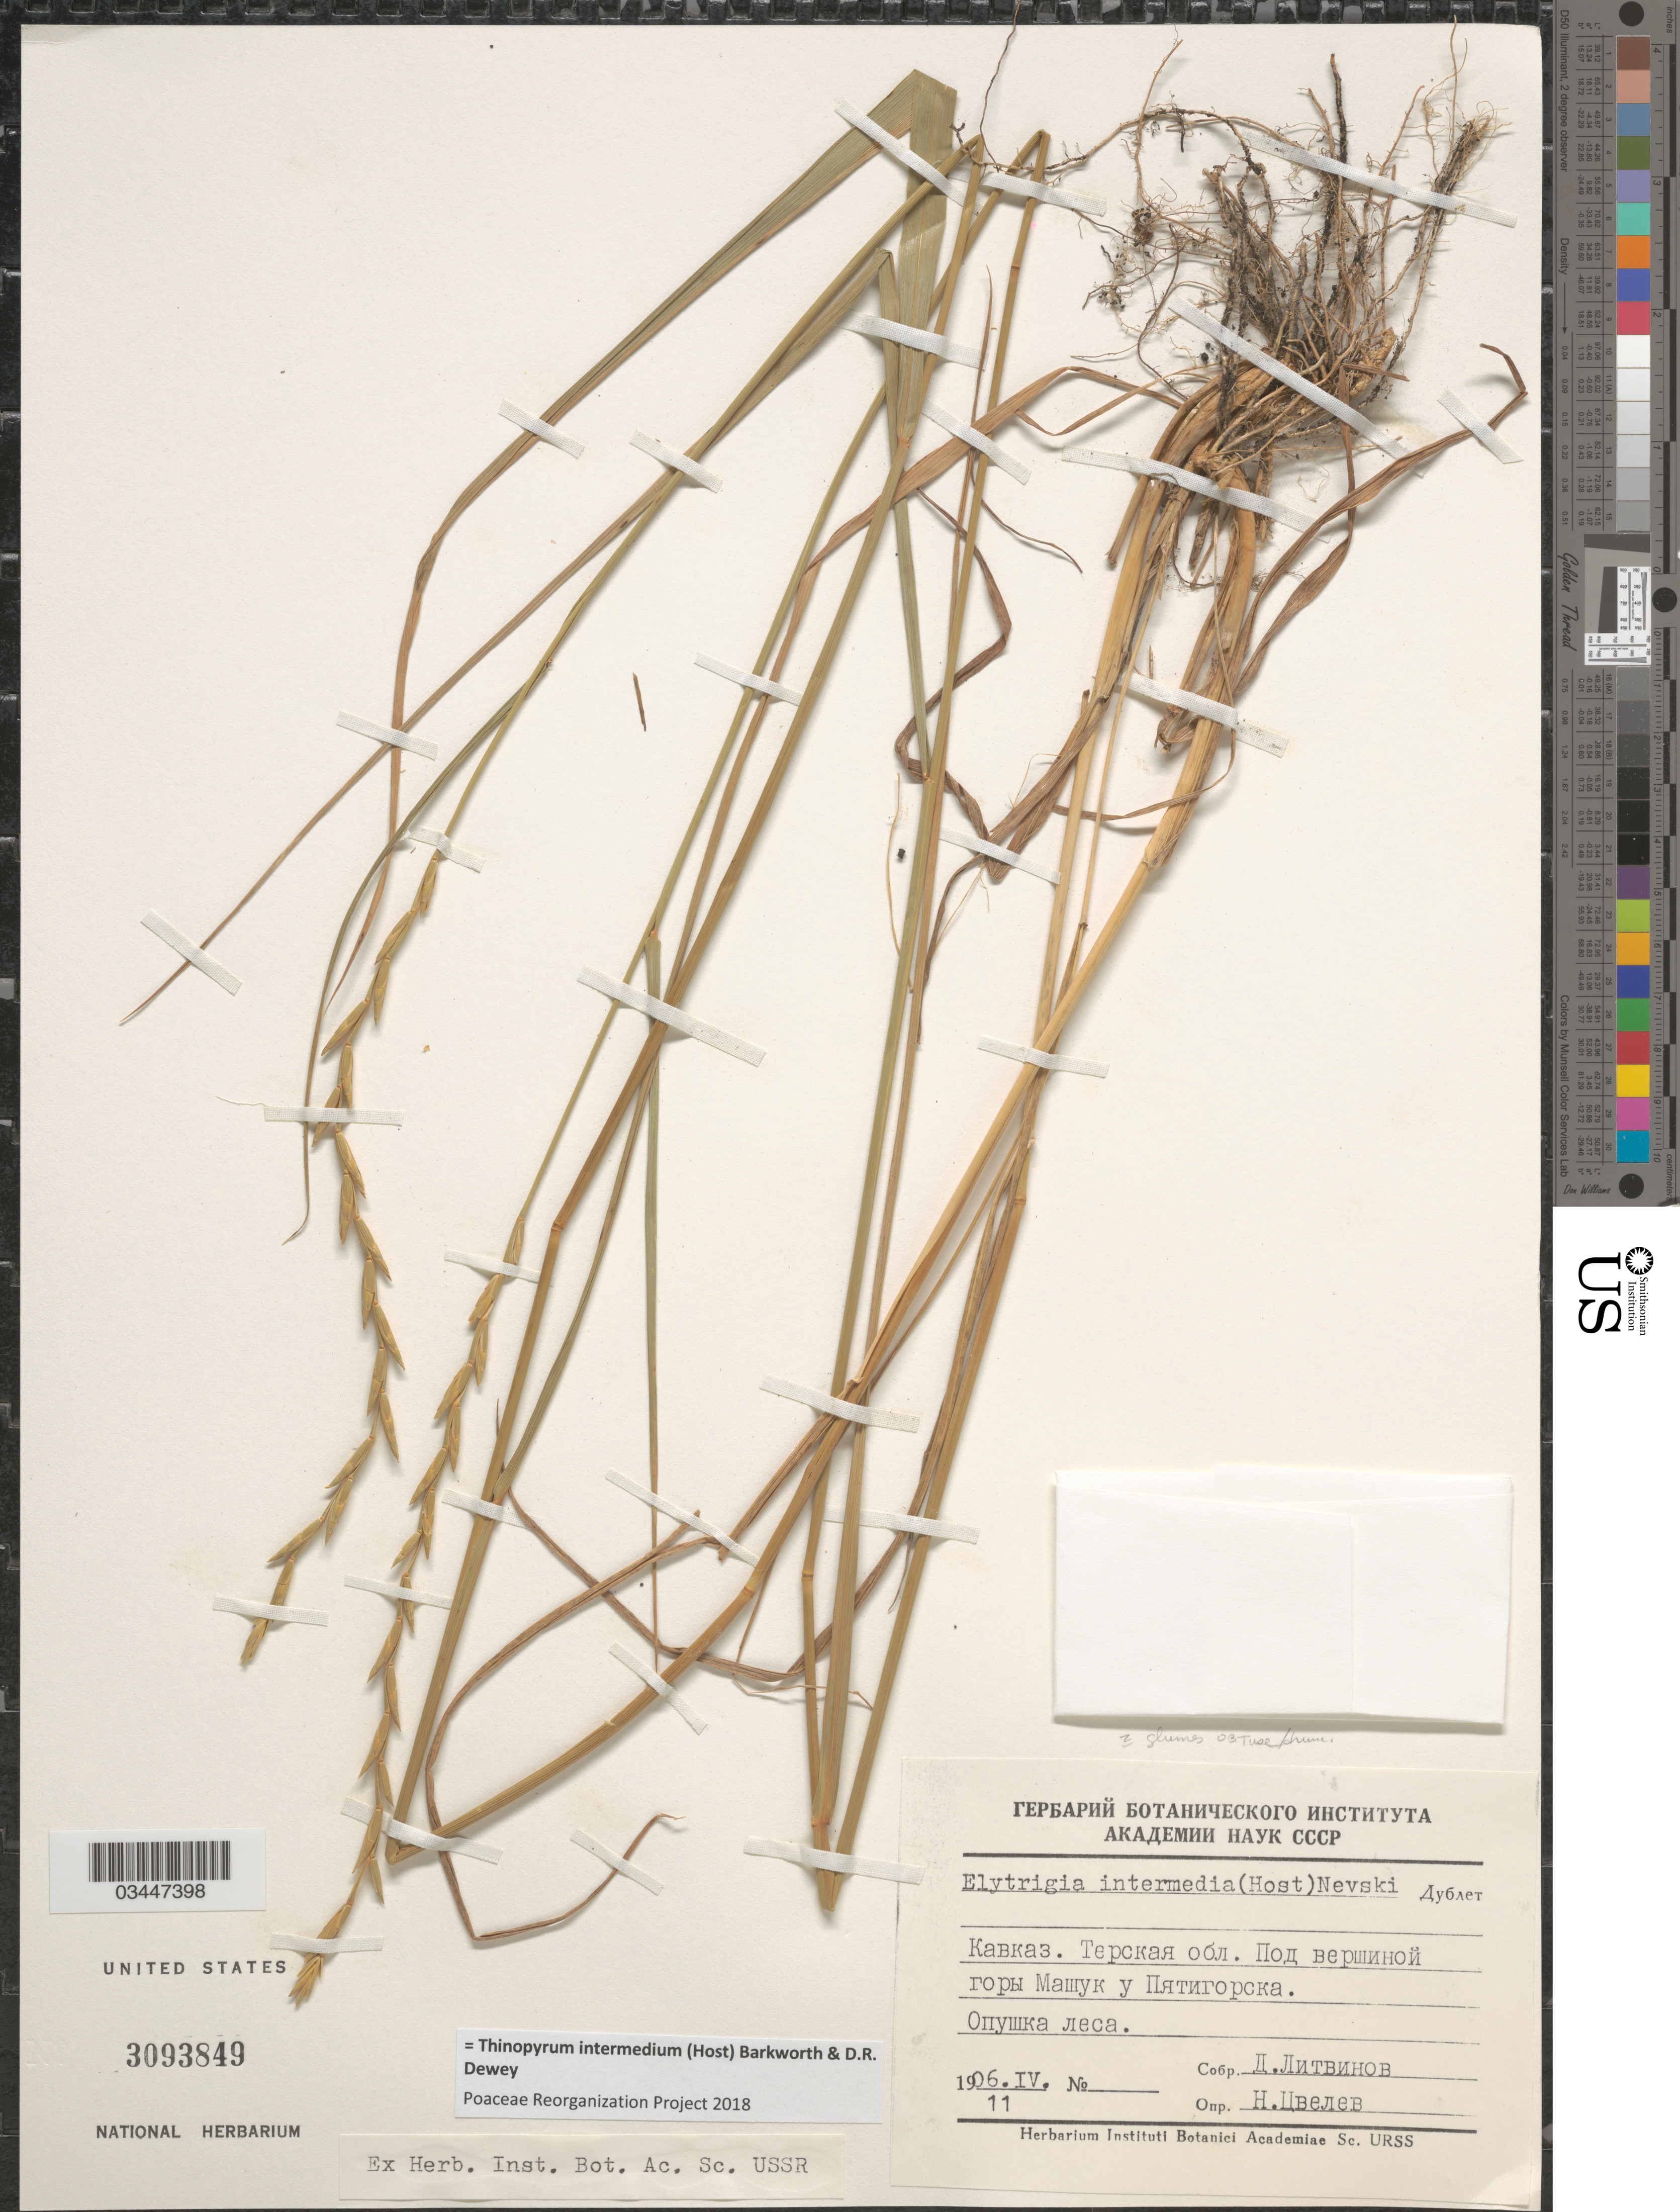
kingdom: Plantae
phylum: Tracheophyta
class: Liliopsida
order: Poales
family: Poaceae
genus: Thinopyrum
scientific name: Thinopyrum intermedium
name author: (Host) Barkworth & Dewey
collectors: D. Litvinov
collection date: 1906-04-11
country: Russian Federation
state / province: Stavropol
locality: Top of Mt. Mashuk near Pyatigorsk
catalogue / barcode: US 3093849